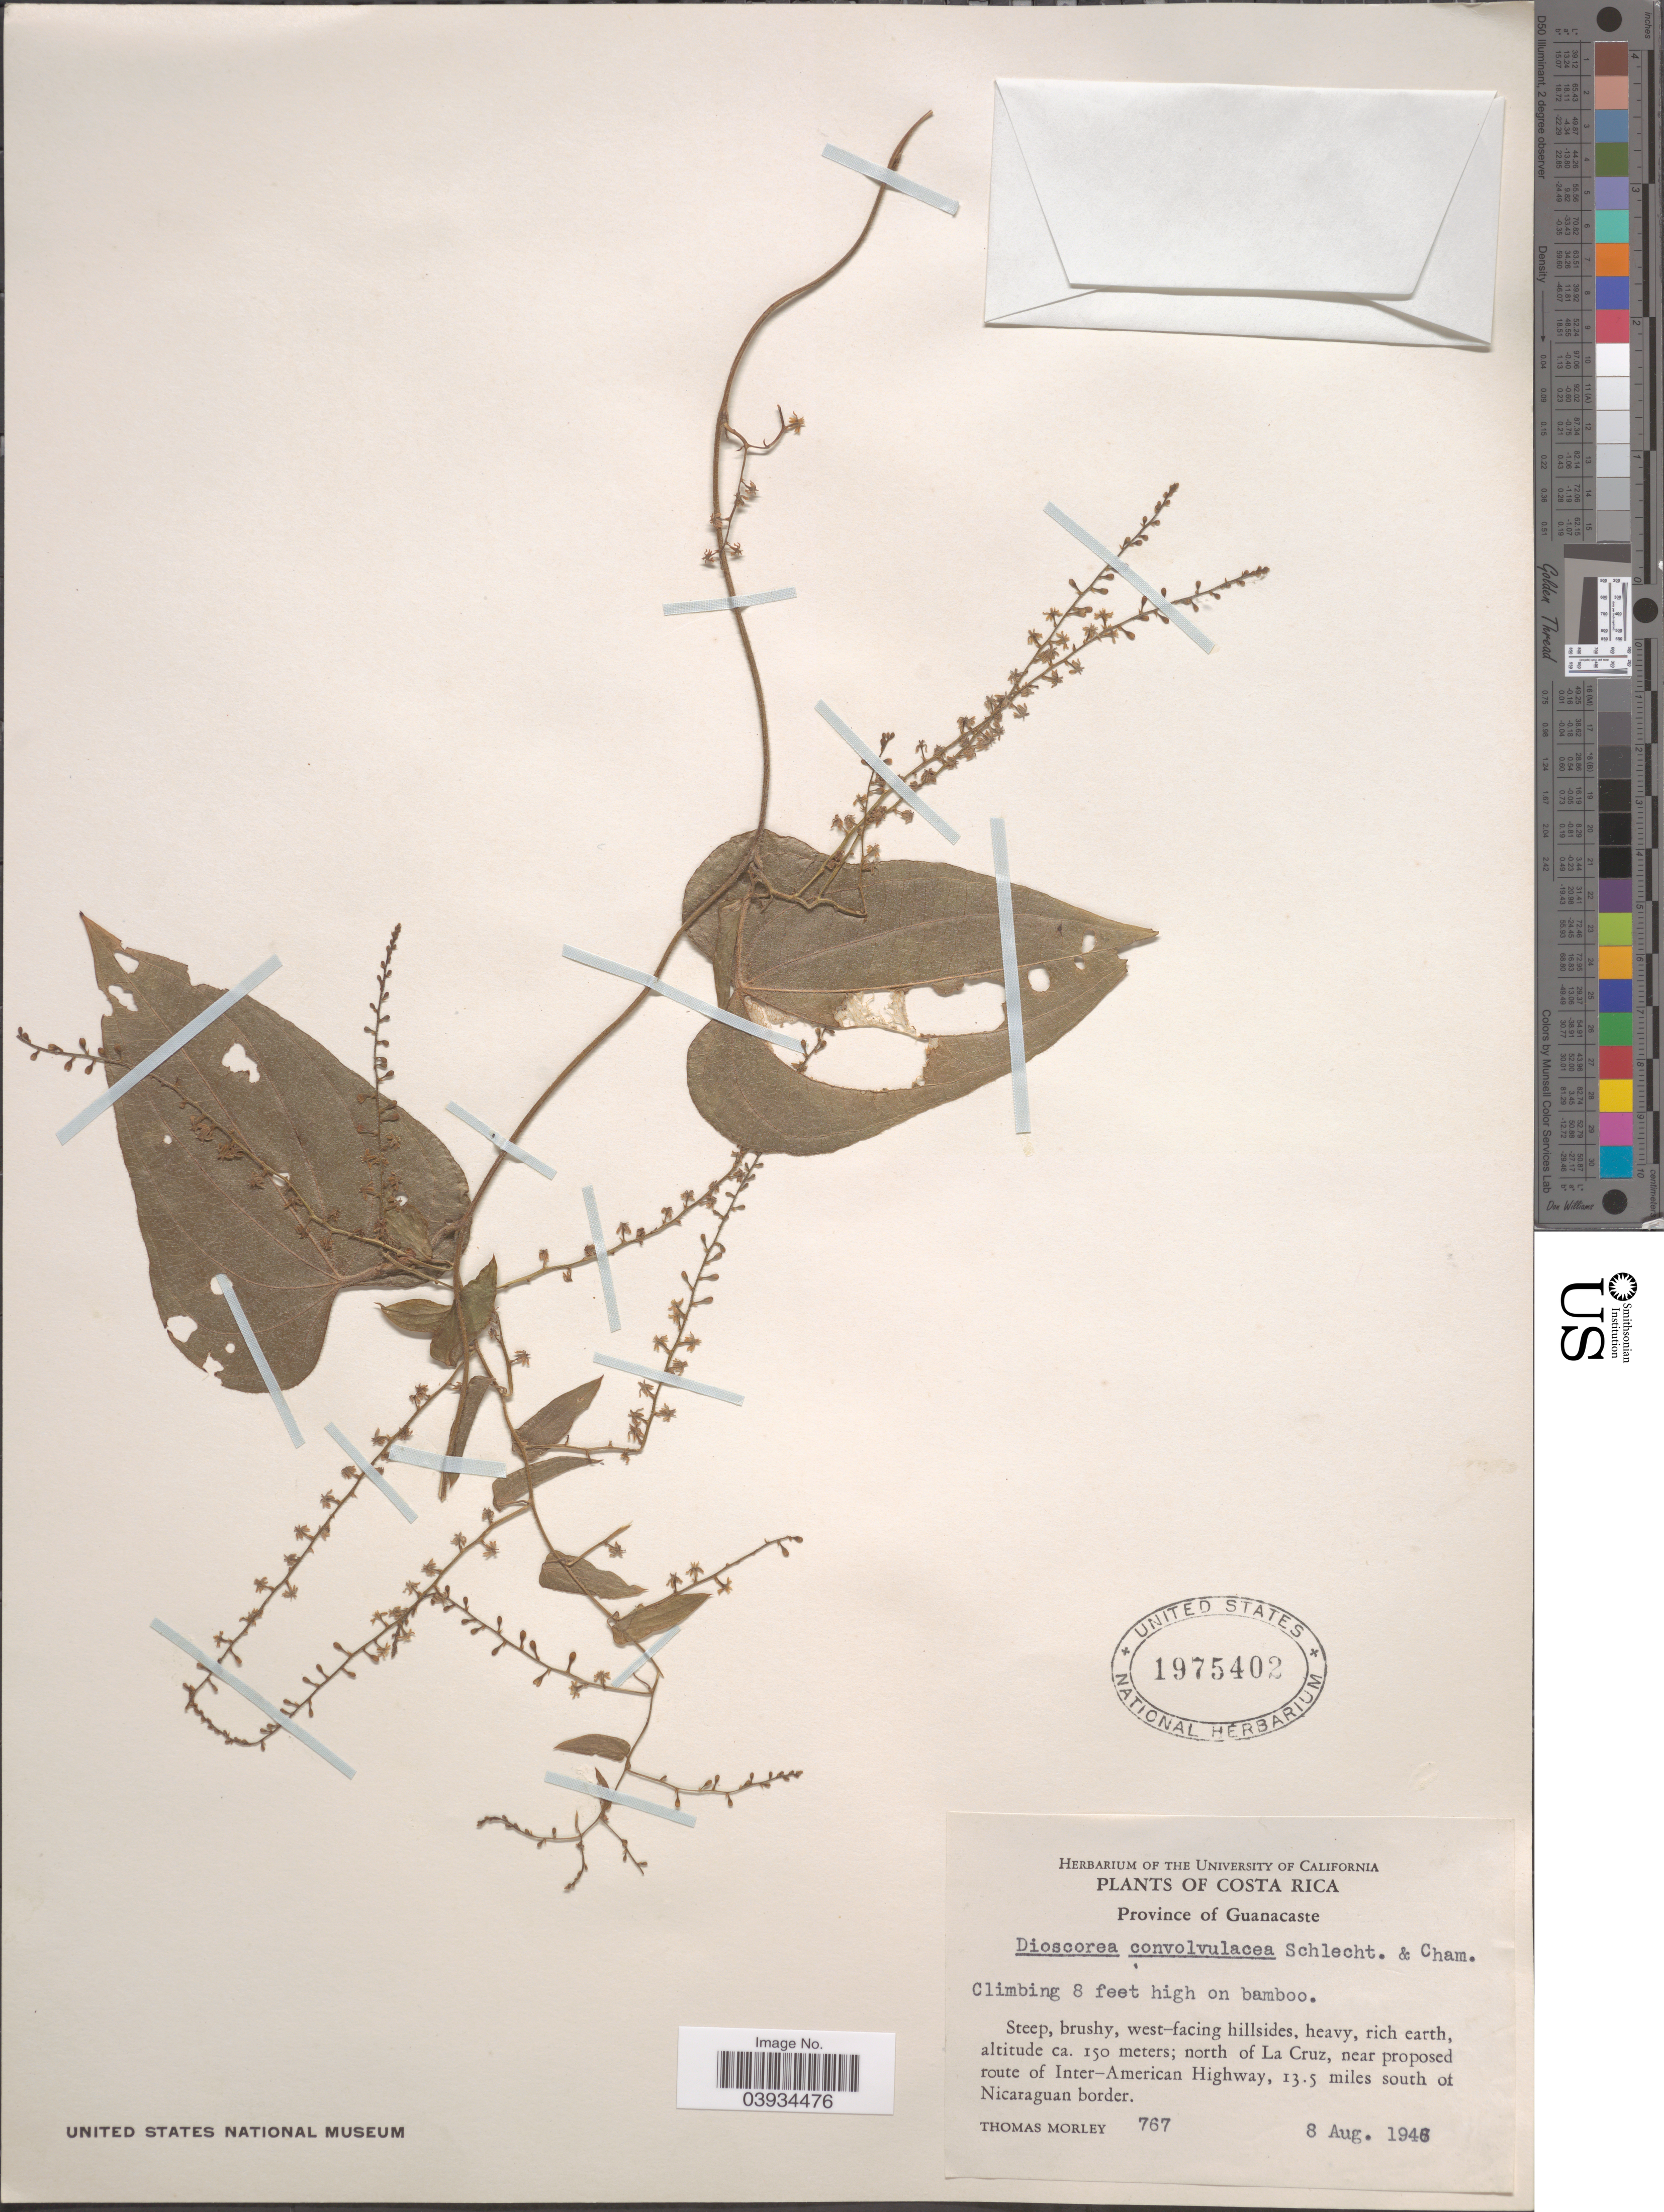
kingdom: Plantae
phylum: Tracheophyta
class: Liliopsida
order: Dioscoreales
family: Dioscoreaceae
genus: Dioscorea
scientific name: Dioscorea convolvulacea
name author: Schltdl. & Cham.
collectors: T. Morley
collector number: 767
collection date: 1946-08-08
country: Costa Rica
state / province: Guanacaste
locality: North of La Cruz, near proposed route of Inter-American Highway, 13.5 miles south of Nicaraguan border.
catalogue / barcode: US 1975402